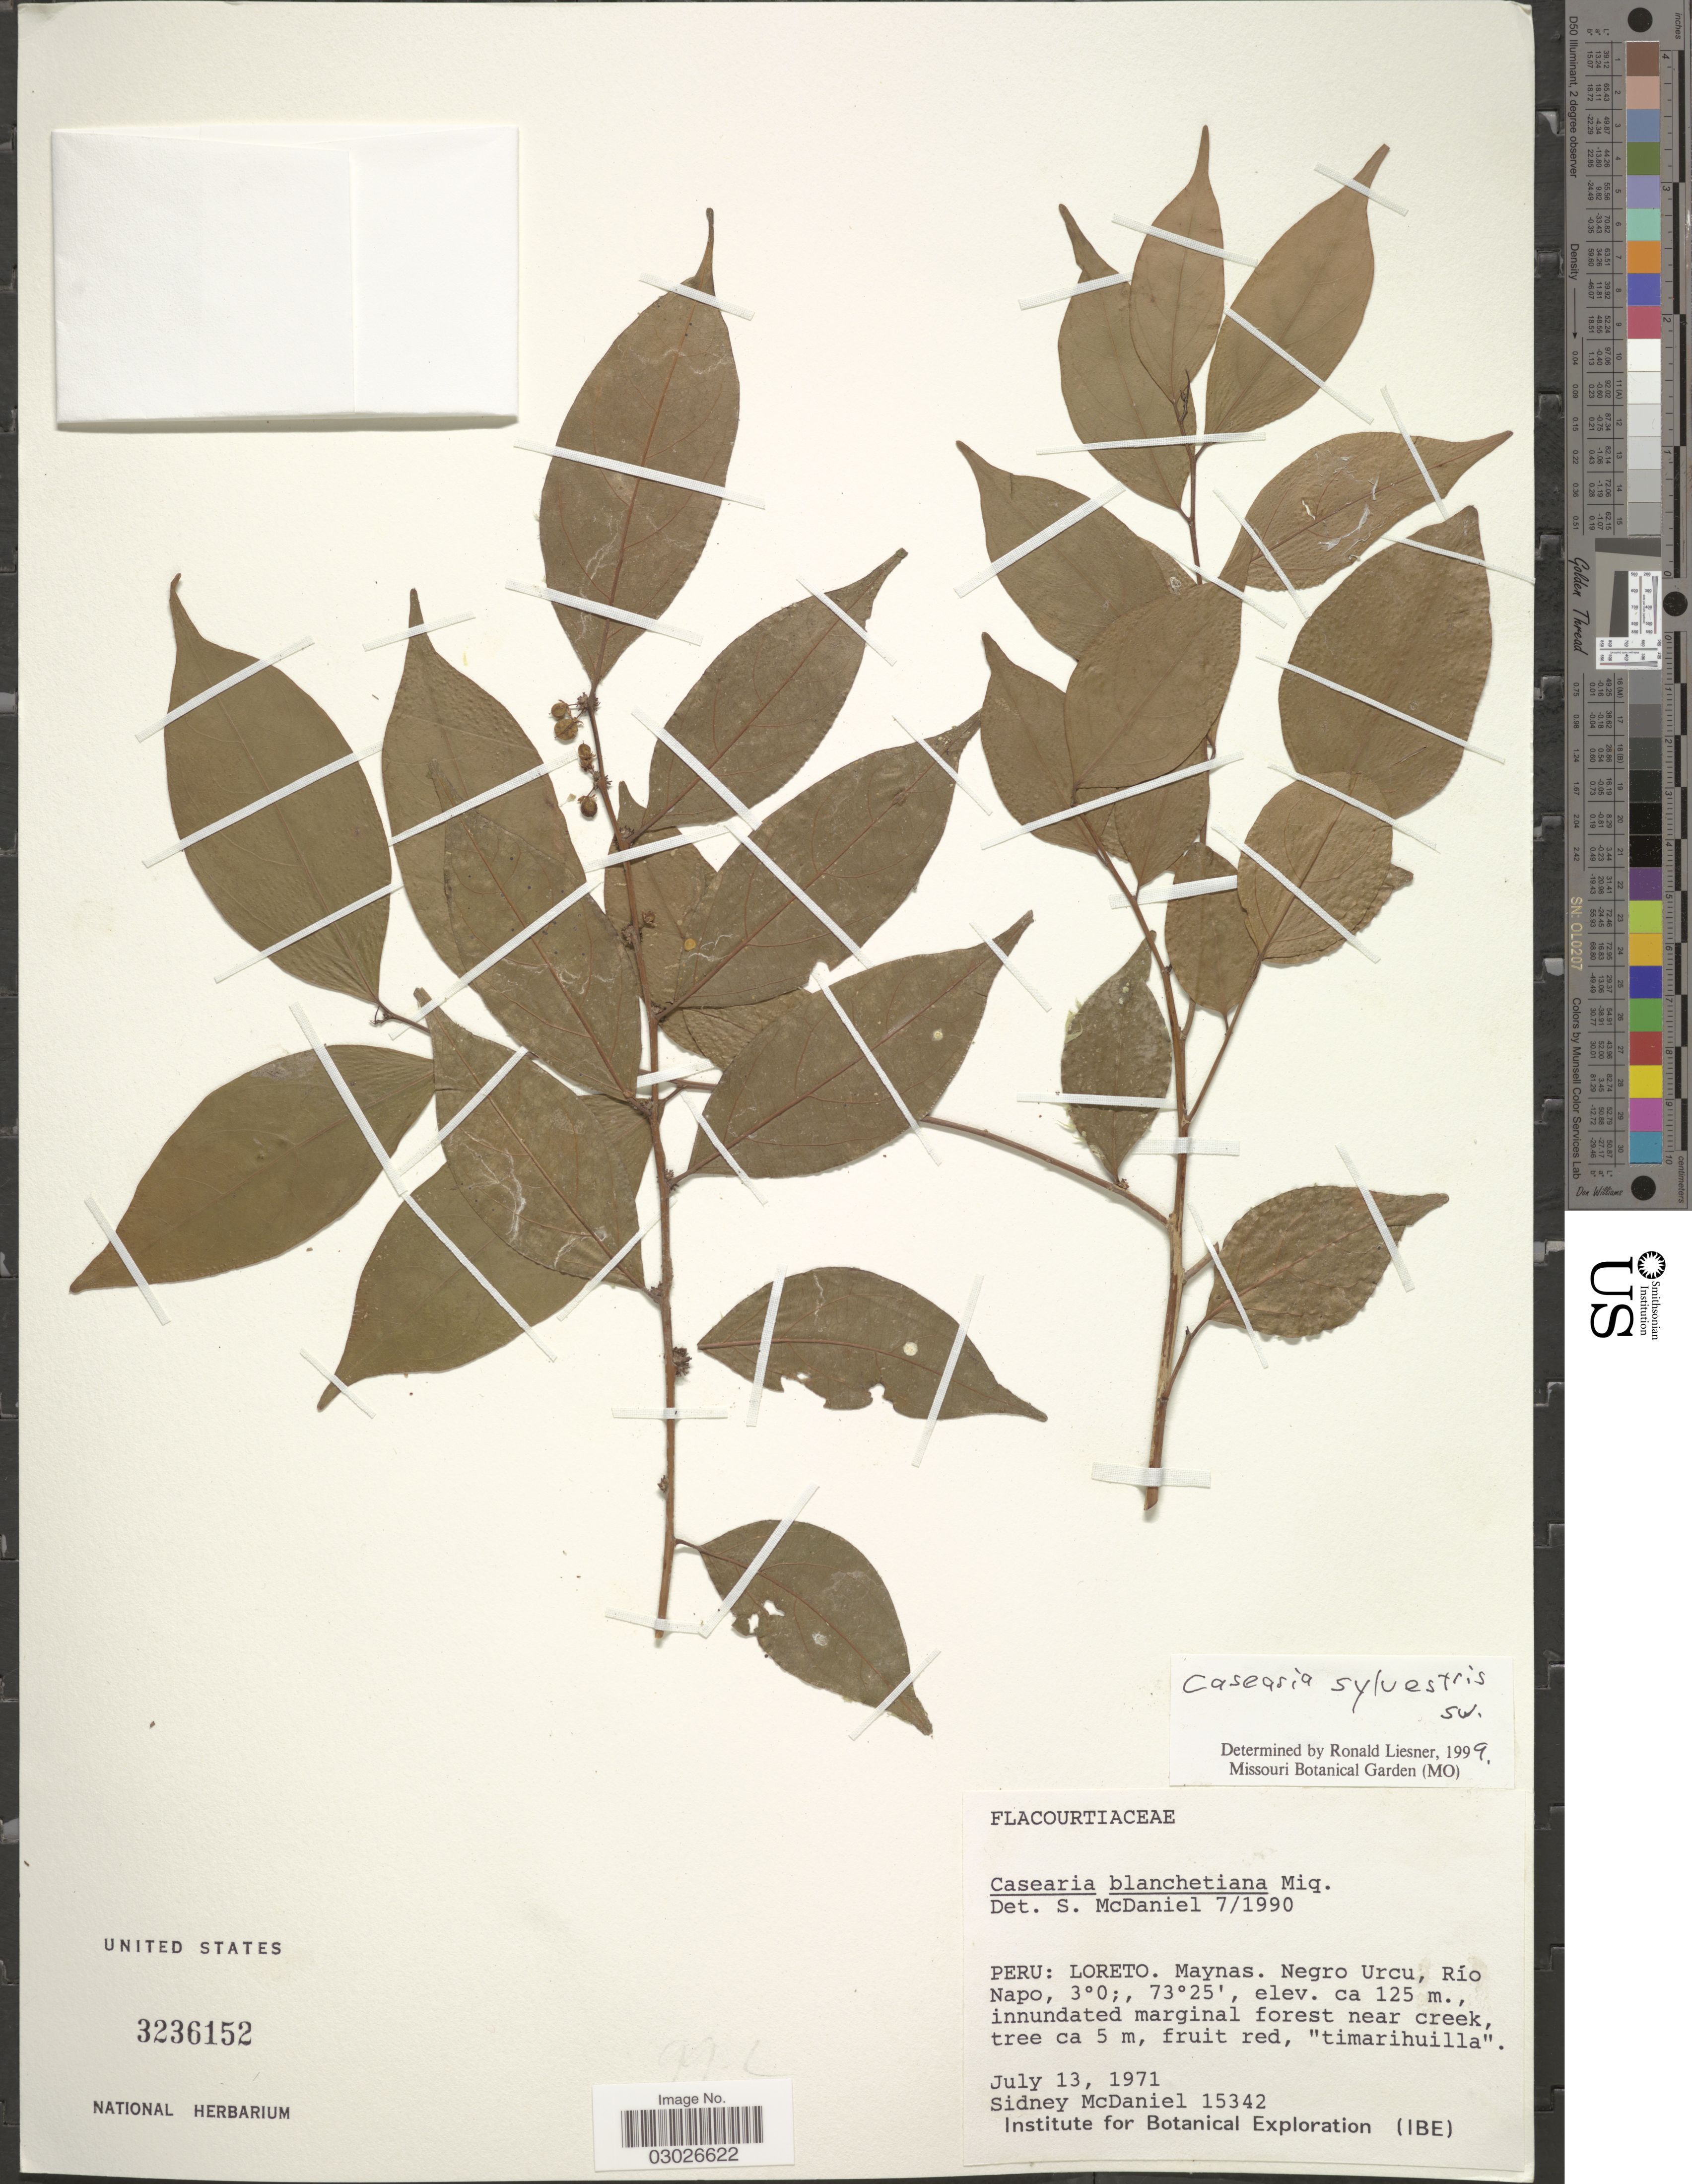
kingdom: Plantae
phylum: Tracheophyta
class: Magnoliopsida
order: Malpighiales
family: Salicaceae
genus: Casearia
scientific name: Casearia sylvestris var. sylvestris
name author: Sw.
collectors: S. McDaniel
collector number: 15342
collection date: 1971-07-13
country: Peru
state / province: Loreto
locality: Maynas, Negro Urcu, Río Napo.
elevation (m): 125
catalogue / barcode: US 3236152